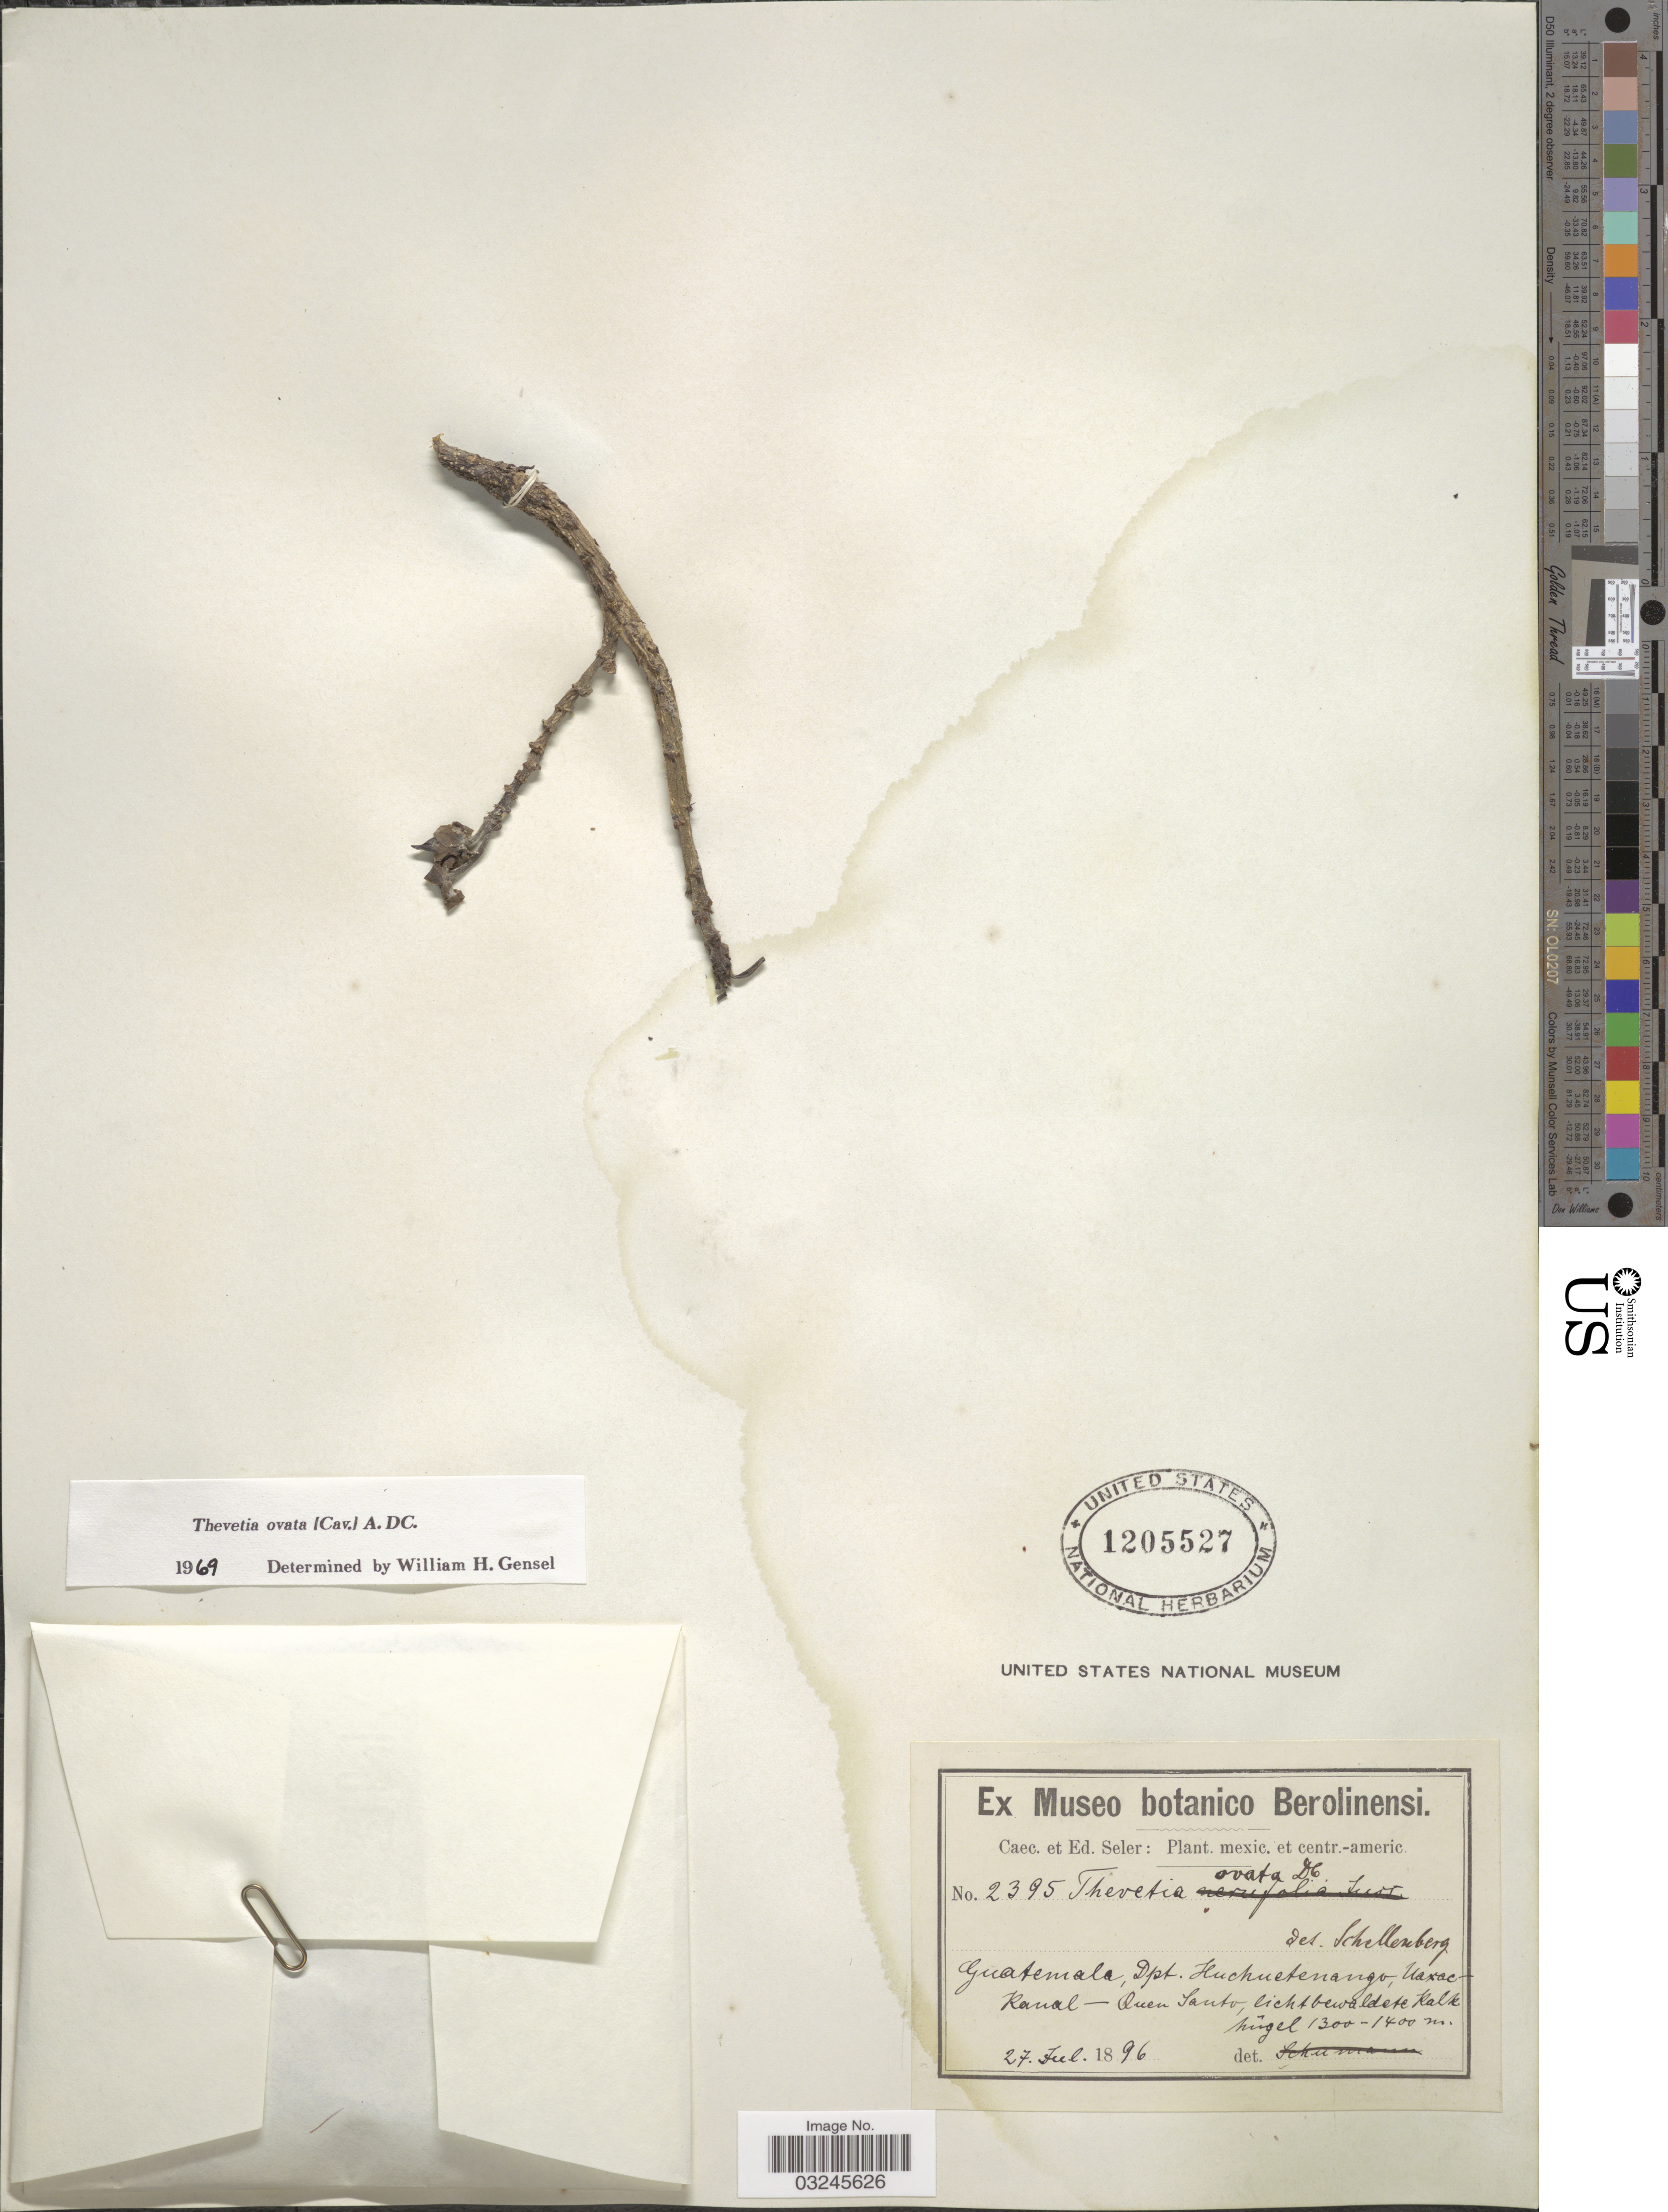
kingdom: Plantae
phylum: Tracheophyta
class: Magnoliopsida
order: Gentianales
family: Apocynaceae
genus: Thevetia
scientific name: Thevetia ovata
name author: (Cav.) A. DC.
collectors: C. Seler & E. G. Seler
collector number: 2395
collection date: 1896-07-27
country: Guatemala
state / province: Huehuetenango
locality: Dpt. Huehuetenango, Naxac-kanal- Quen Santo.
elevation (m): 1300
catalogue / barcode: US 1205527